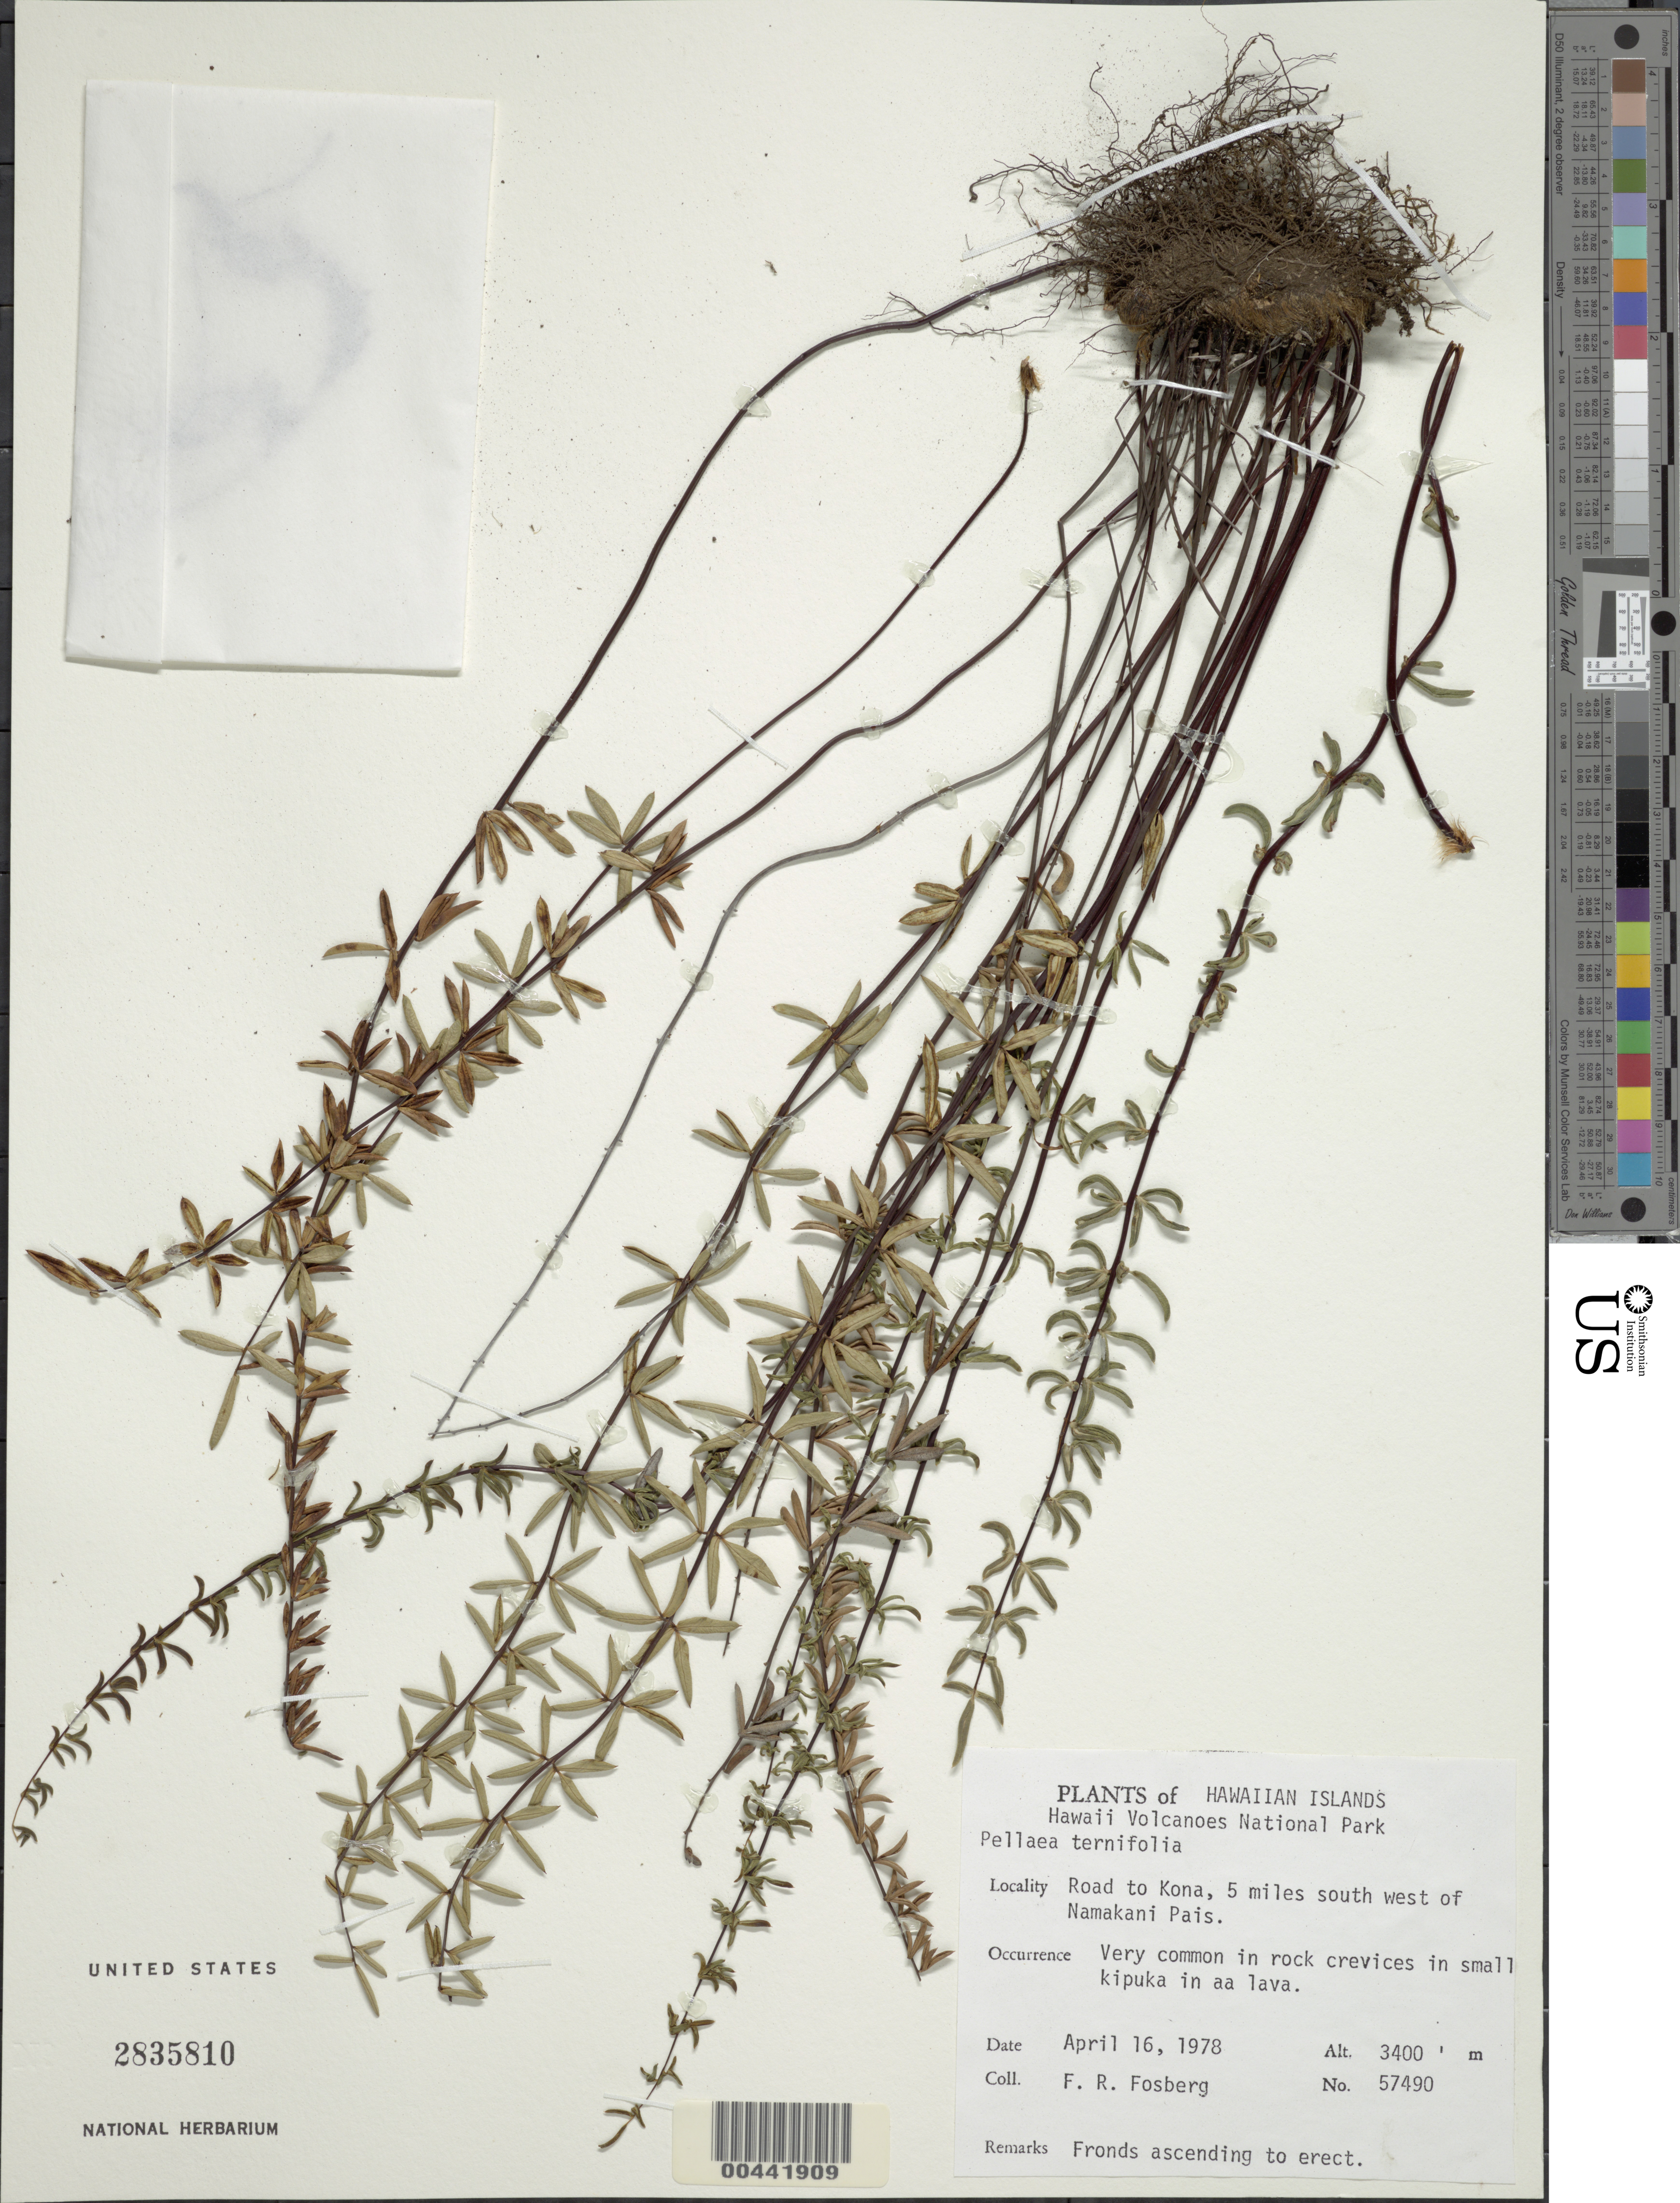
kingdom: Plantae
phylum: Tracheophyta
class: Polypodiopsida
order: Polypodiales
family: Pteridaceae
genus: Pellaea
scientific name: Pellaea ternifolia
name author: (Cav.) Link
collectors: F. R. Fosberg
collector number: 57490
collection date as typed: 16 Apr 1978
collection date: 1978-04-16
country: United States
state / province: Hawaii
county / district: Hawaii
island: Hawaii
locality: Road to Kona, 5 mi SW of Namakani Pais, Hawaii Volcanoes National Park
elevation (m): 3400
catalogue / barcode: US 2835810